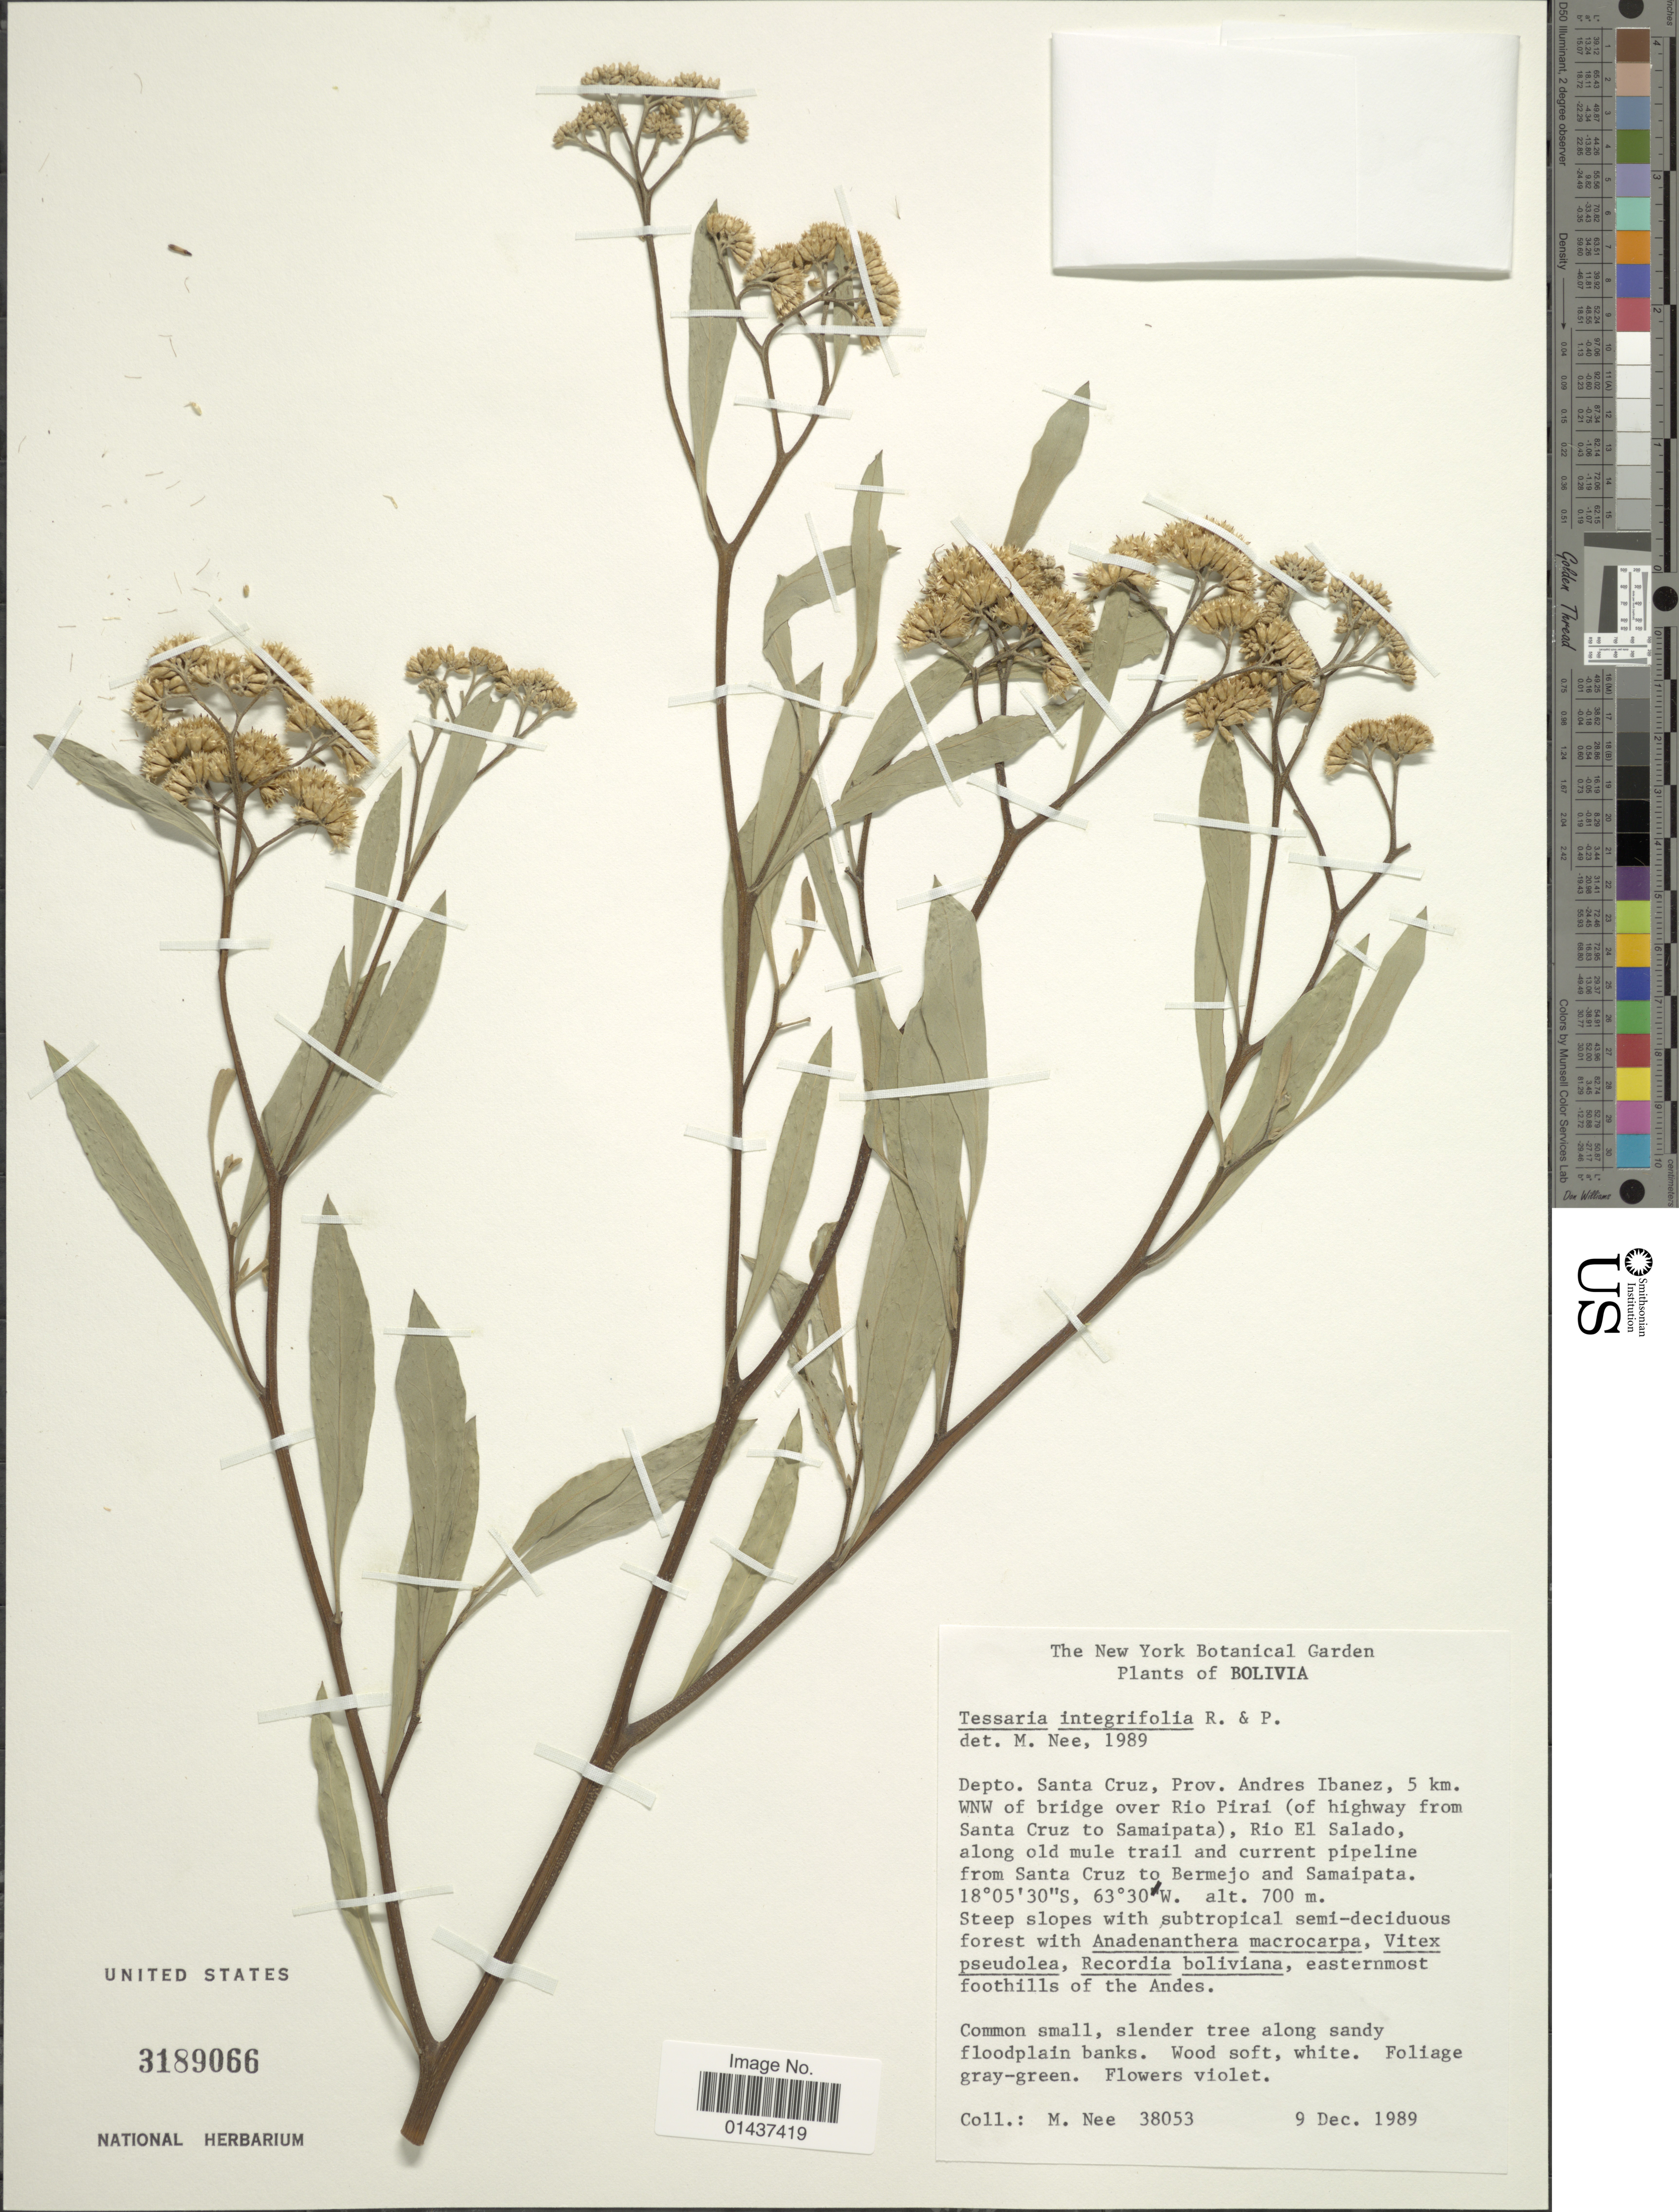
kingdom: Plantae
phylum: Tracheophyta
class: Magnoliopsida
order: Asterales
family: Asteraceae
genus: Tessaria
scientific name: Tessaria integrifolia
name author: Ruiz & Pav.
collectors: M. Nee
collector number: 38053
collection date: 1989-12-09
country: Bolivia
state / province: Santa Cruz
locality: Depto. Santa Cruz, Prov. Andres Ibanez, 5 km WNW of bridge over Rio Pirai (of highway from Santa Cruz to Samaipata), Rio El Salado, along old mule trail and current pipeline from Santa Cruz to Bermejo and Samaipata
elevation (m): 700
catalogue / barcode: US 3189066